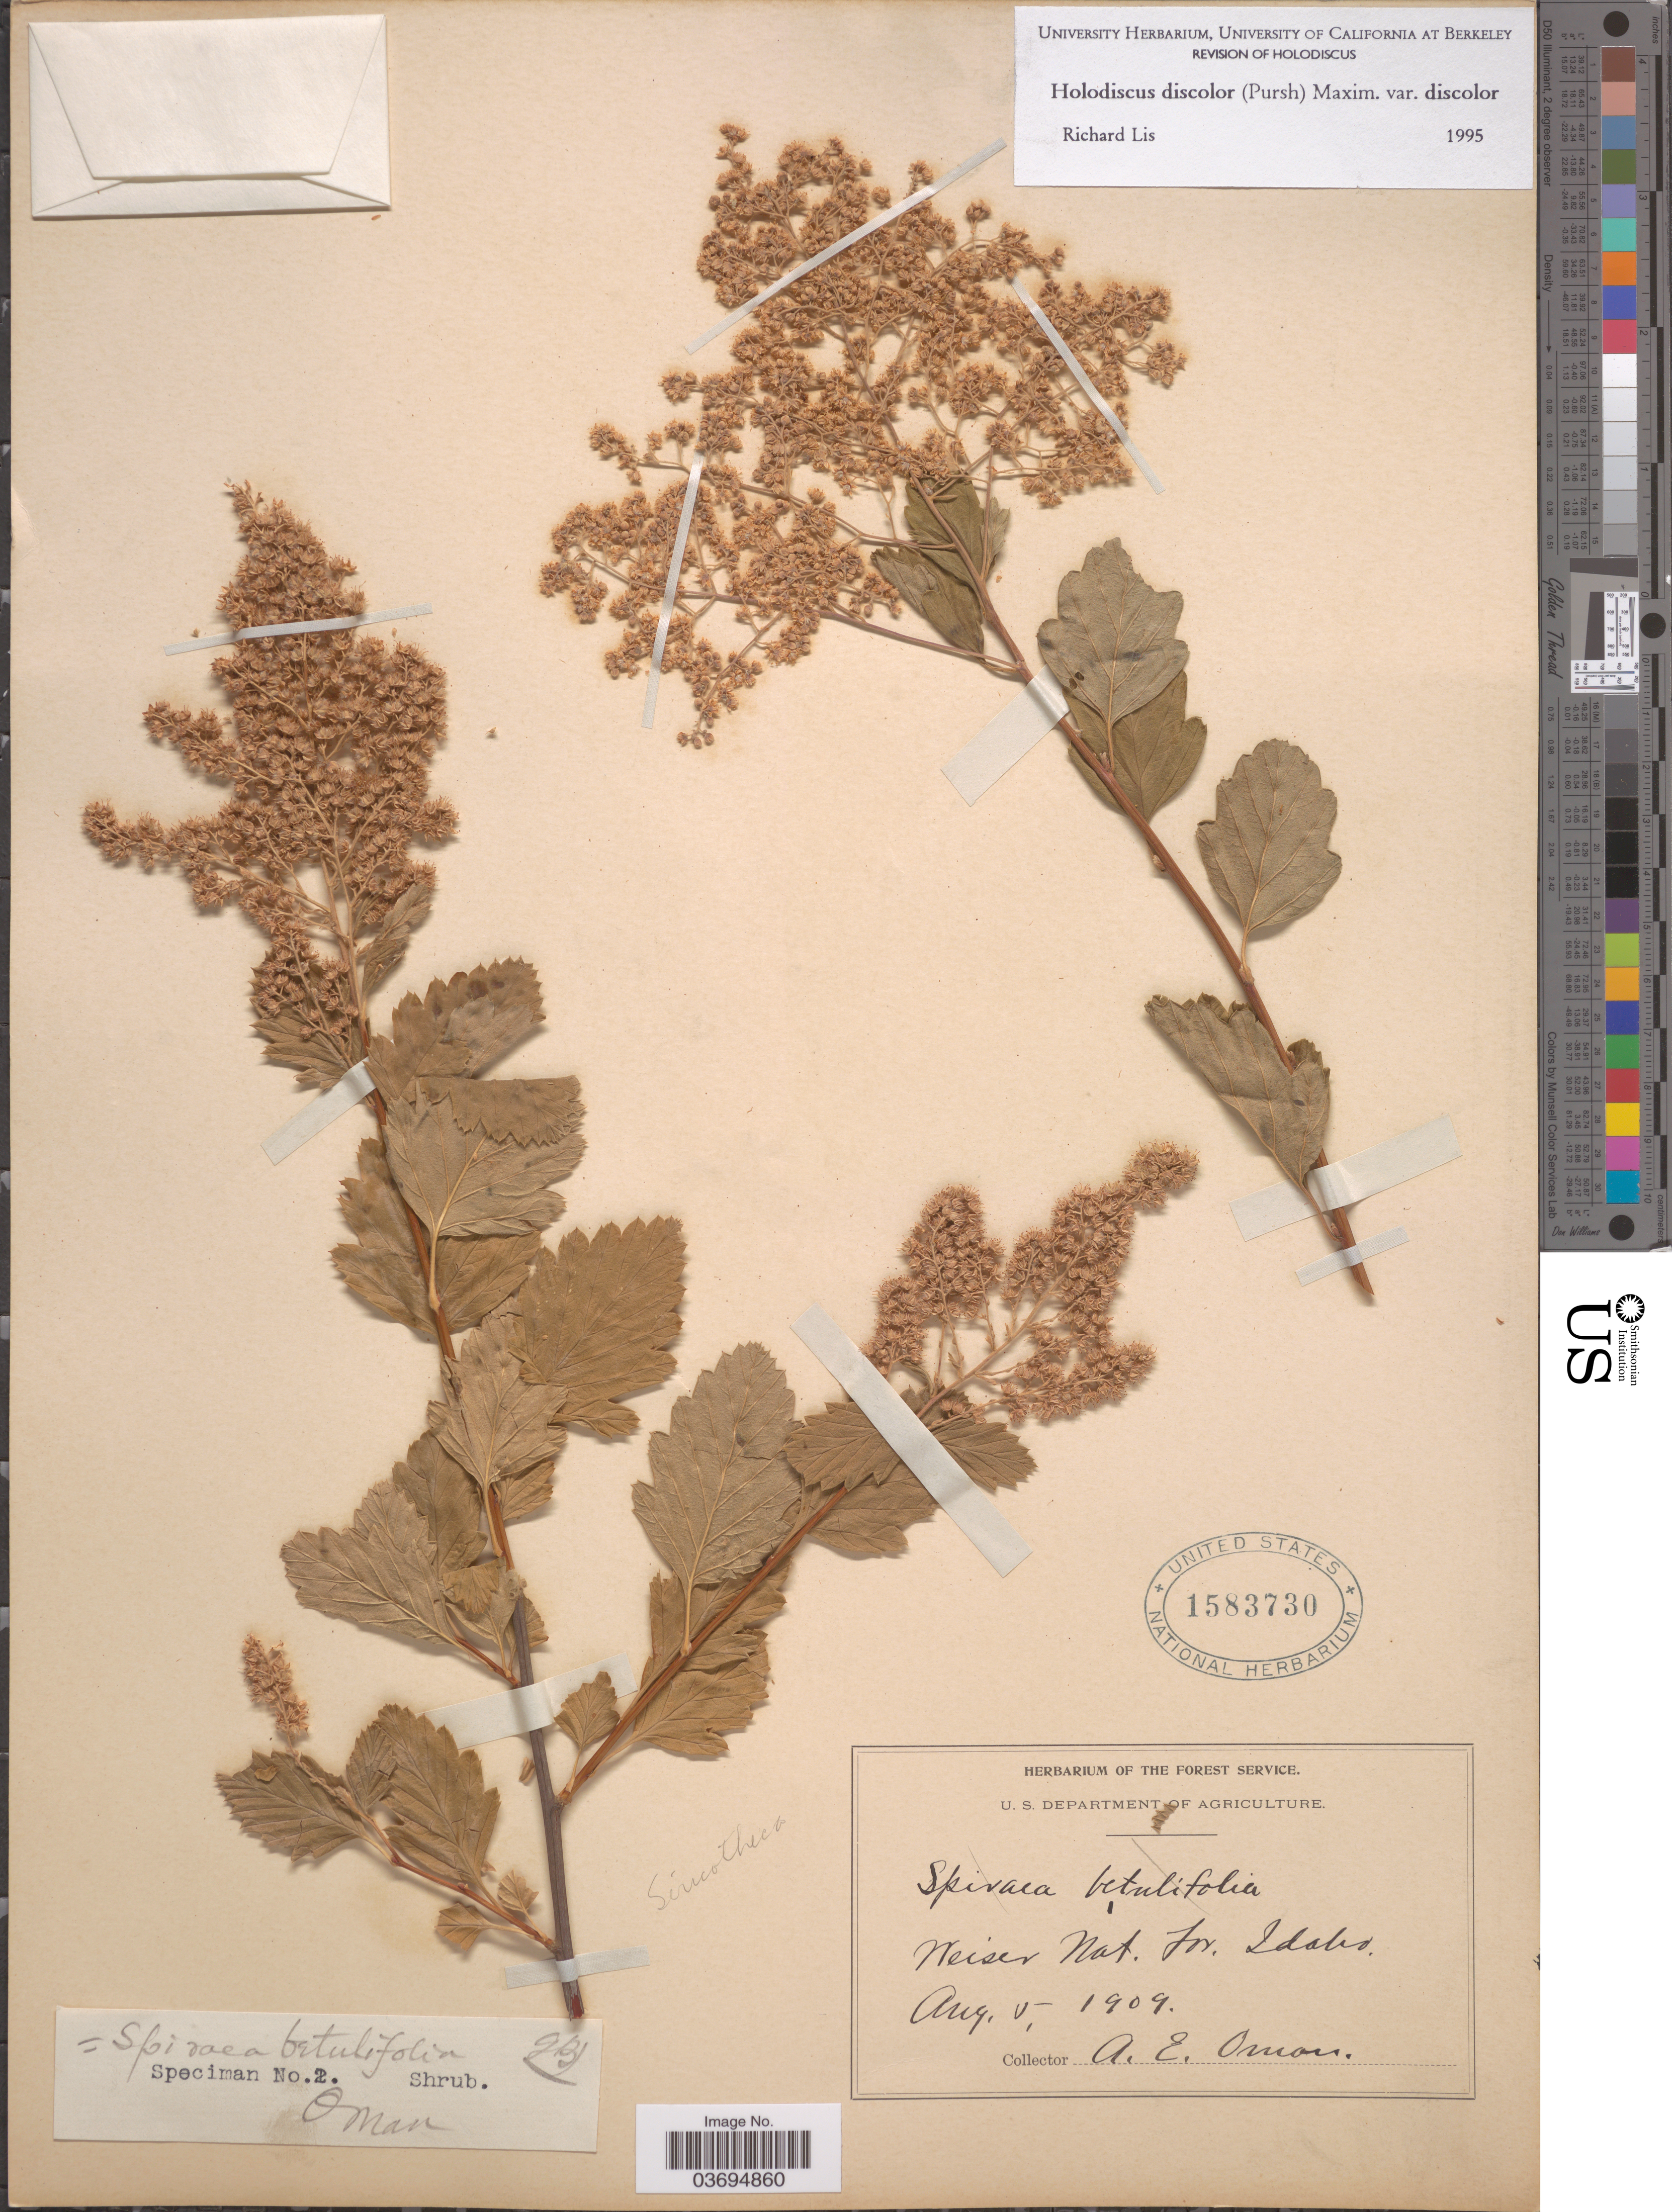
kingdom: Plantae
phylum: Tracheophyta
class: Magnoliopsida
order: Rosales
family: Rosaceae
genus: Holodiscus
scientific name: Holodiscus discolor var. discolor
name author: (Pursh) Maxim.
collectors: A. Oman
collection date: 1909-08-05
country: United States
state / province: Idaho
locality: Weiser Nat. For.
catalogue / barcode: US 1583730